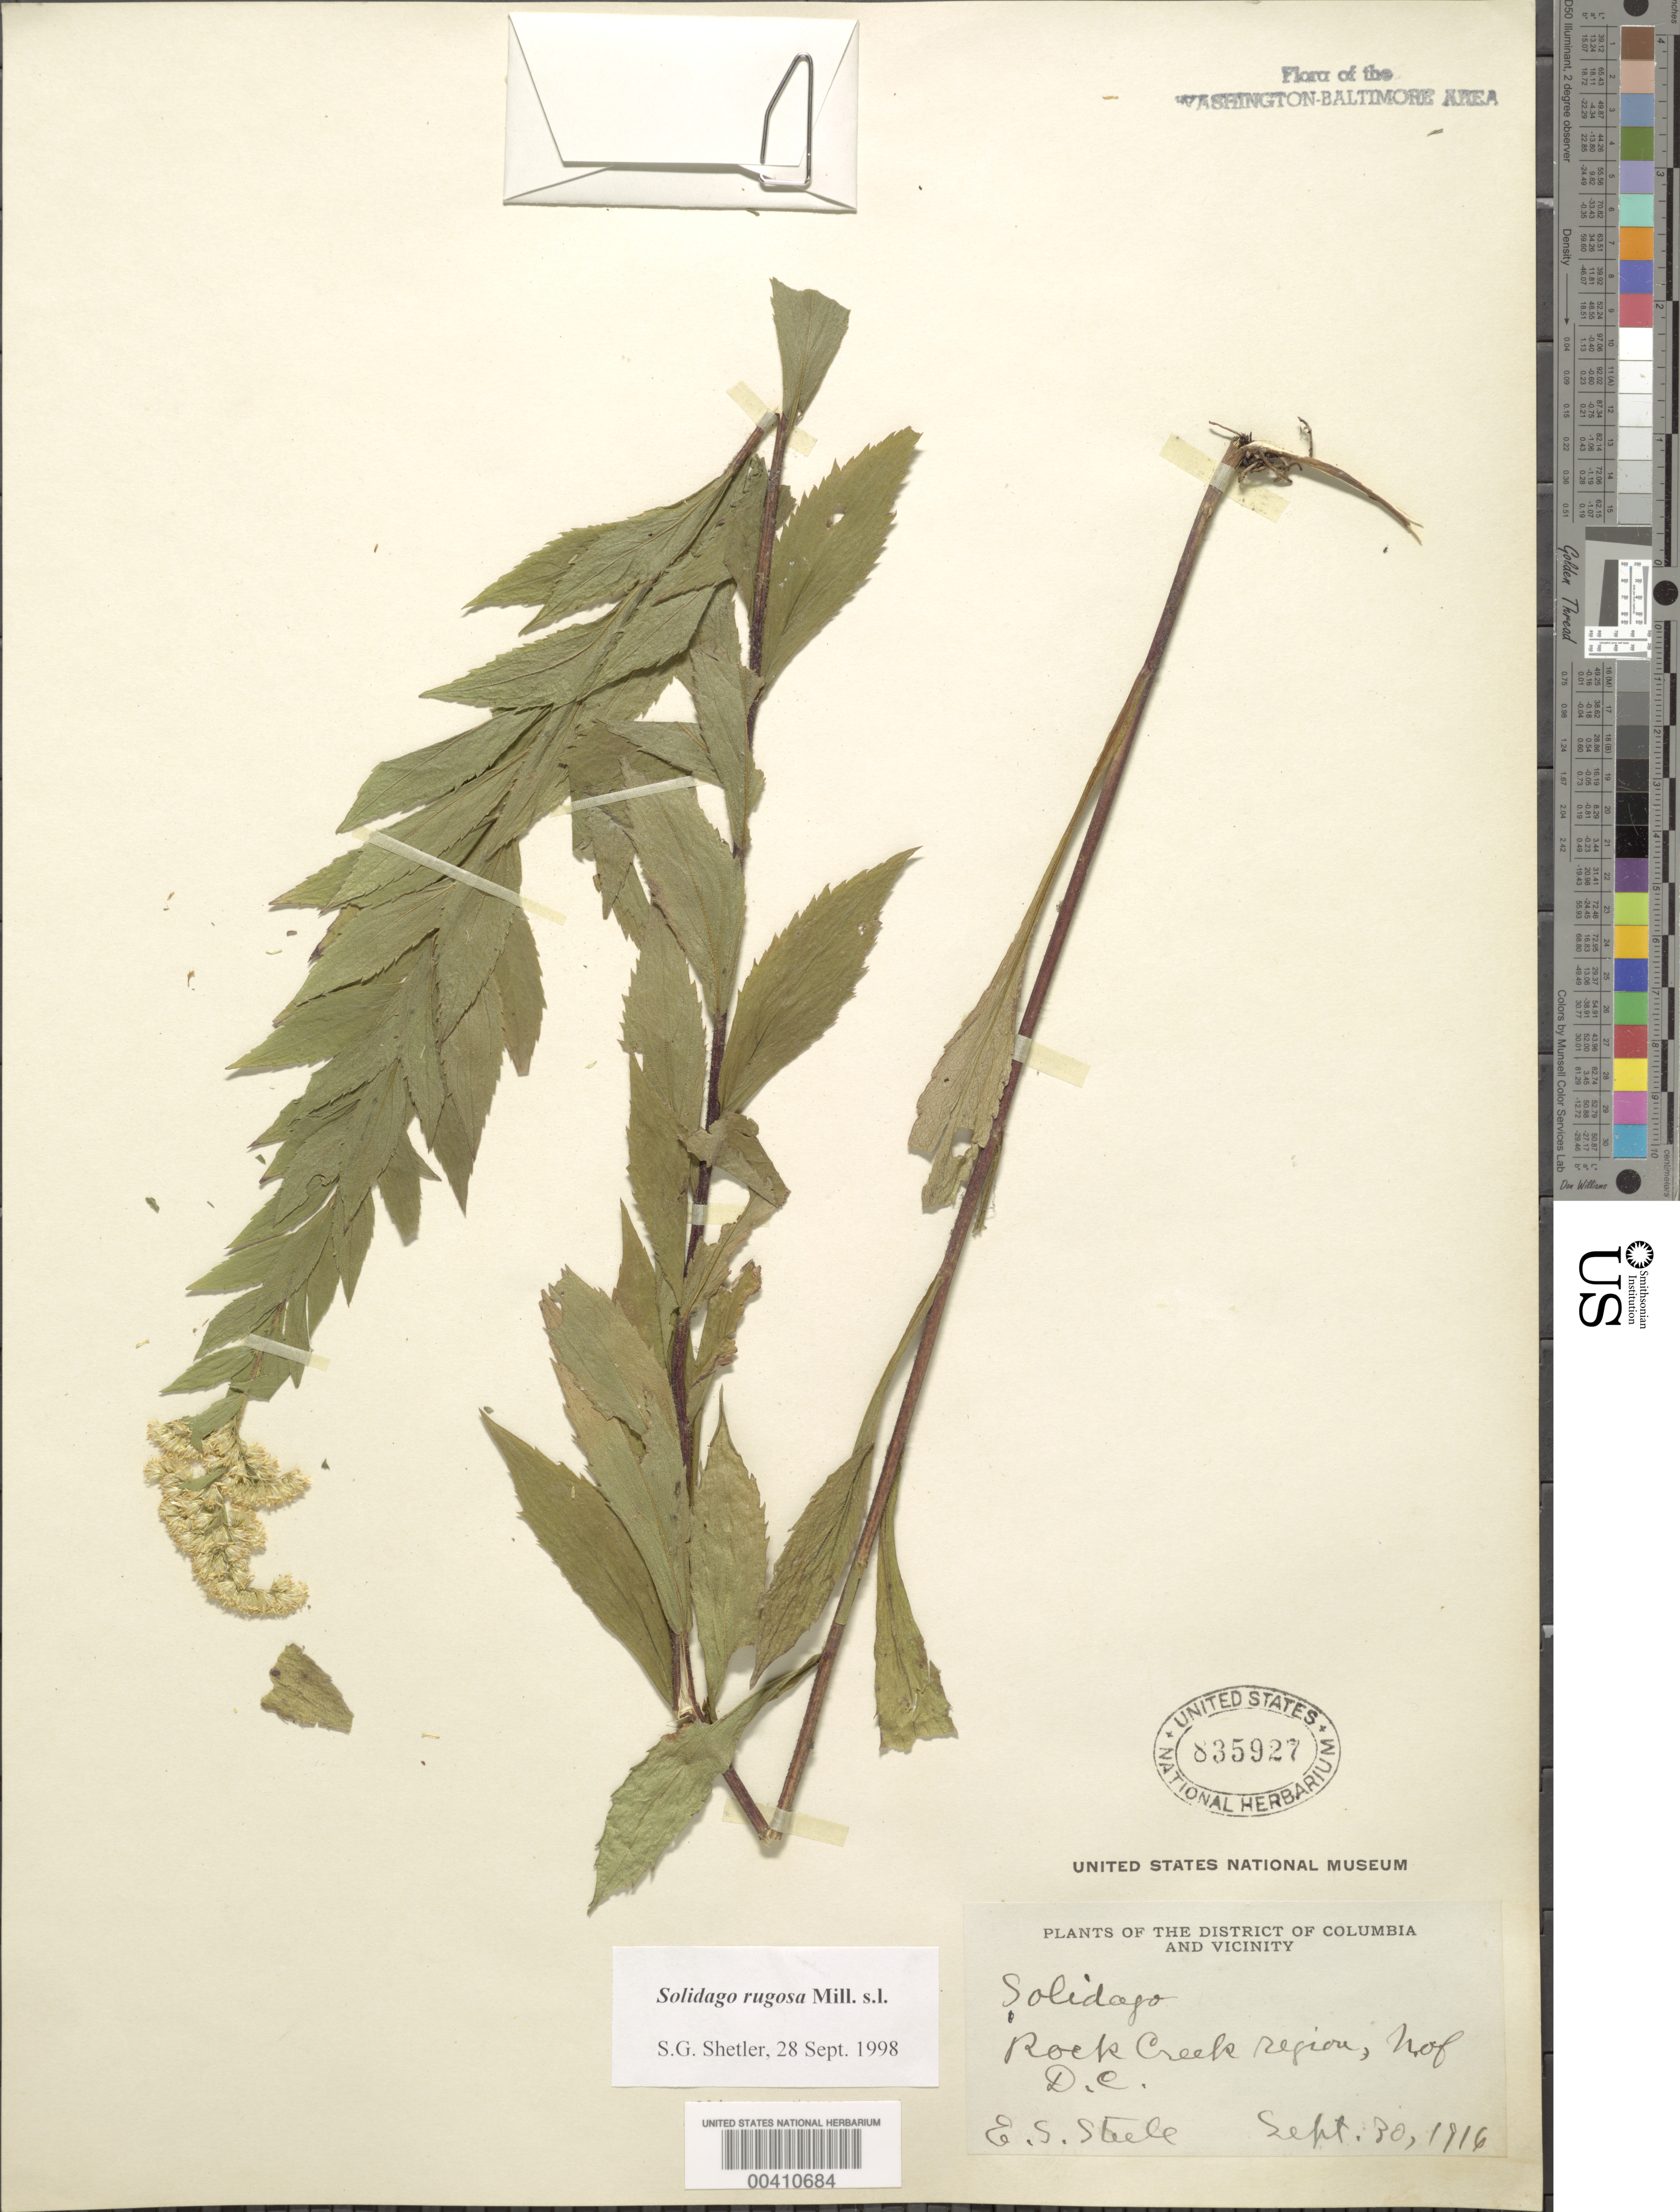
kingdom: Plantae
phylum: Tracheophyta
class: Magnoliopsida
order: Asterales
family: Asteraceae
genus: Solidago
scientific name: Solidago rugosa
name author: Mill.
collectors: E. Steele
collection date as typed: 14 Sep 1914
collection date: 1914-09-14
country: United States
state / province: Maryland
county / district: Montgomery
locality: N of DC, Rock Creek Region Rock Creek Park & vicinity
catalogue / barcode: US 835927